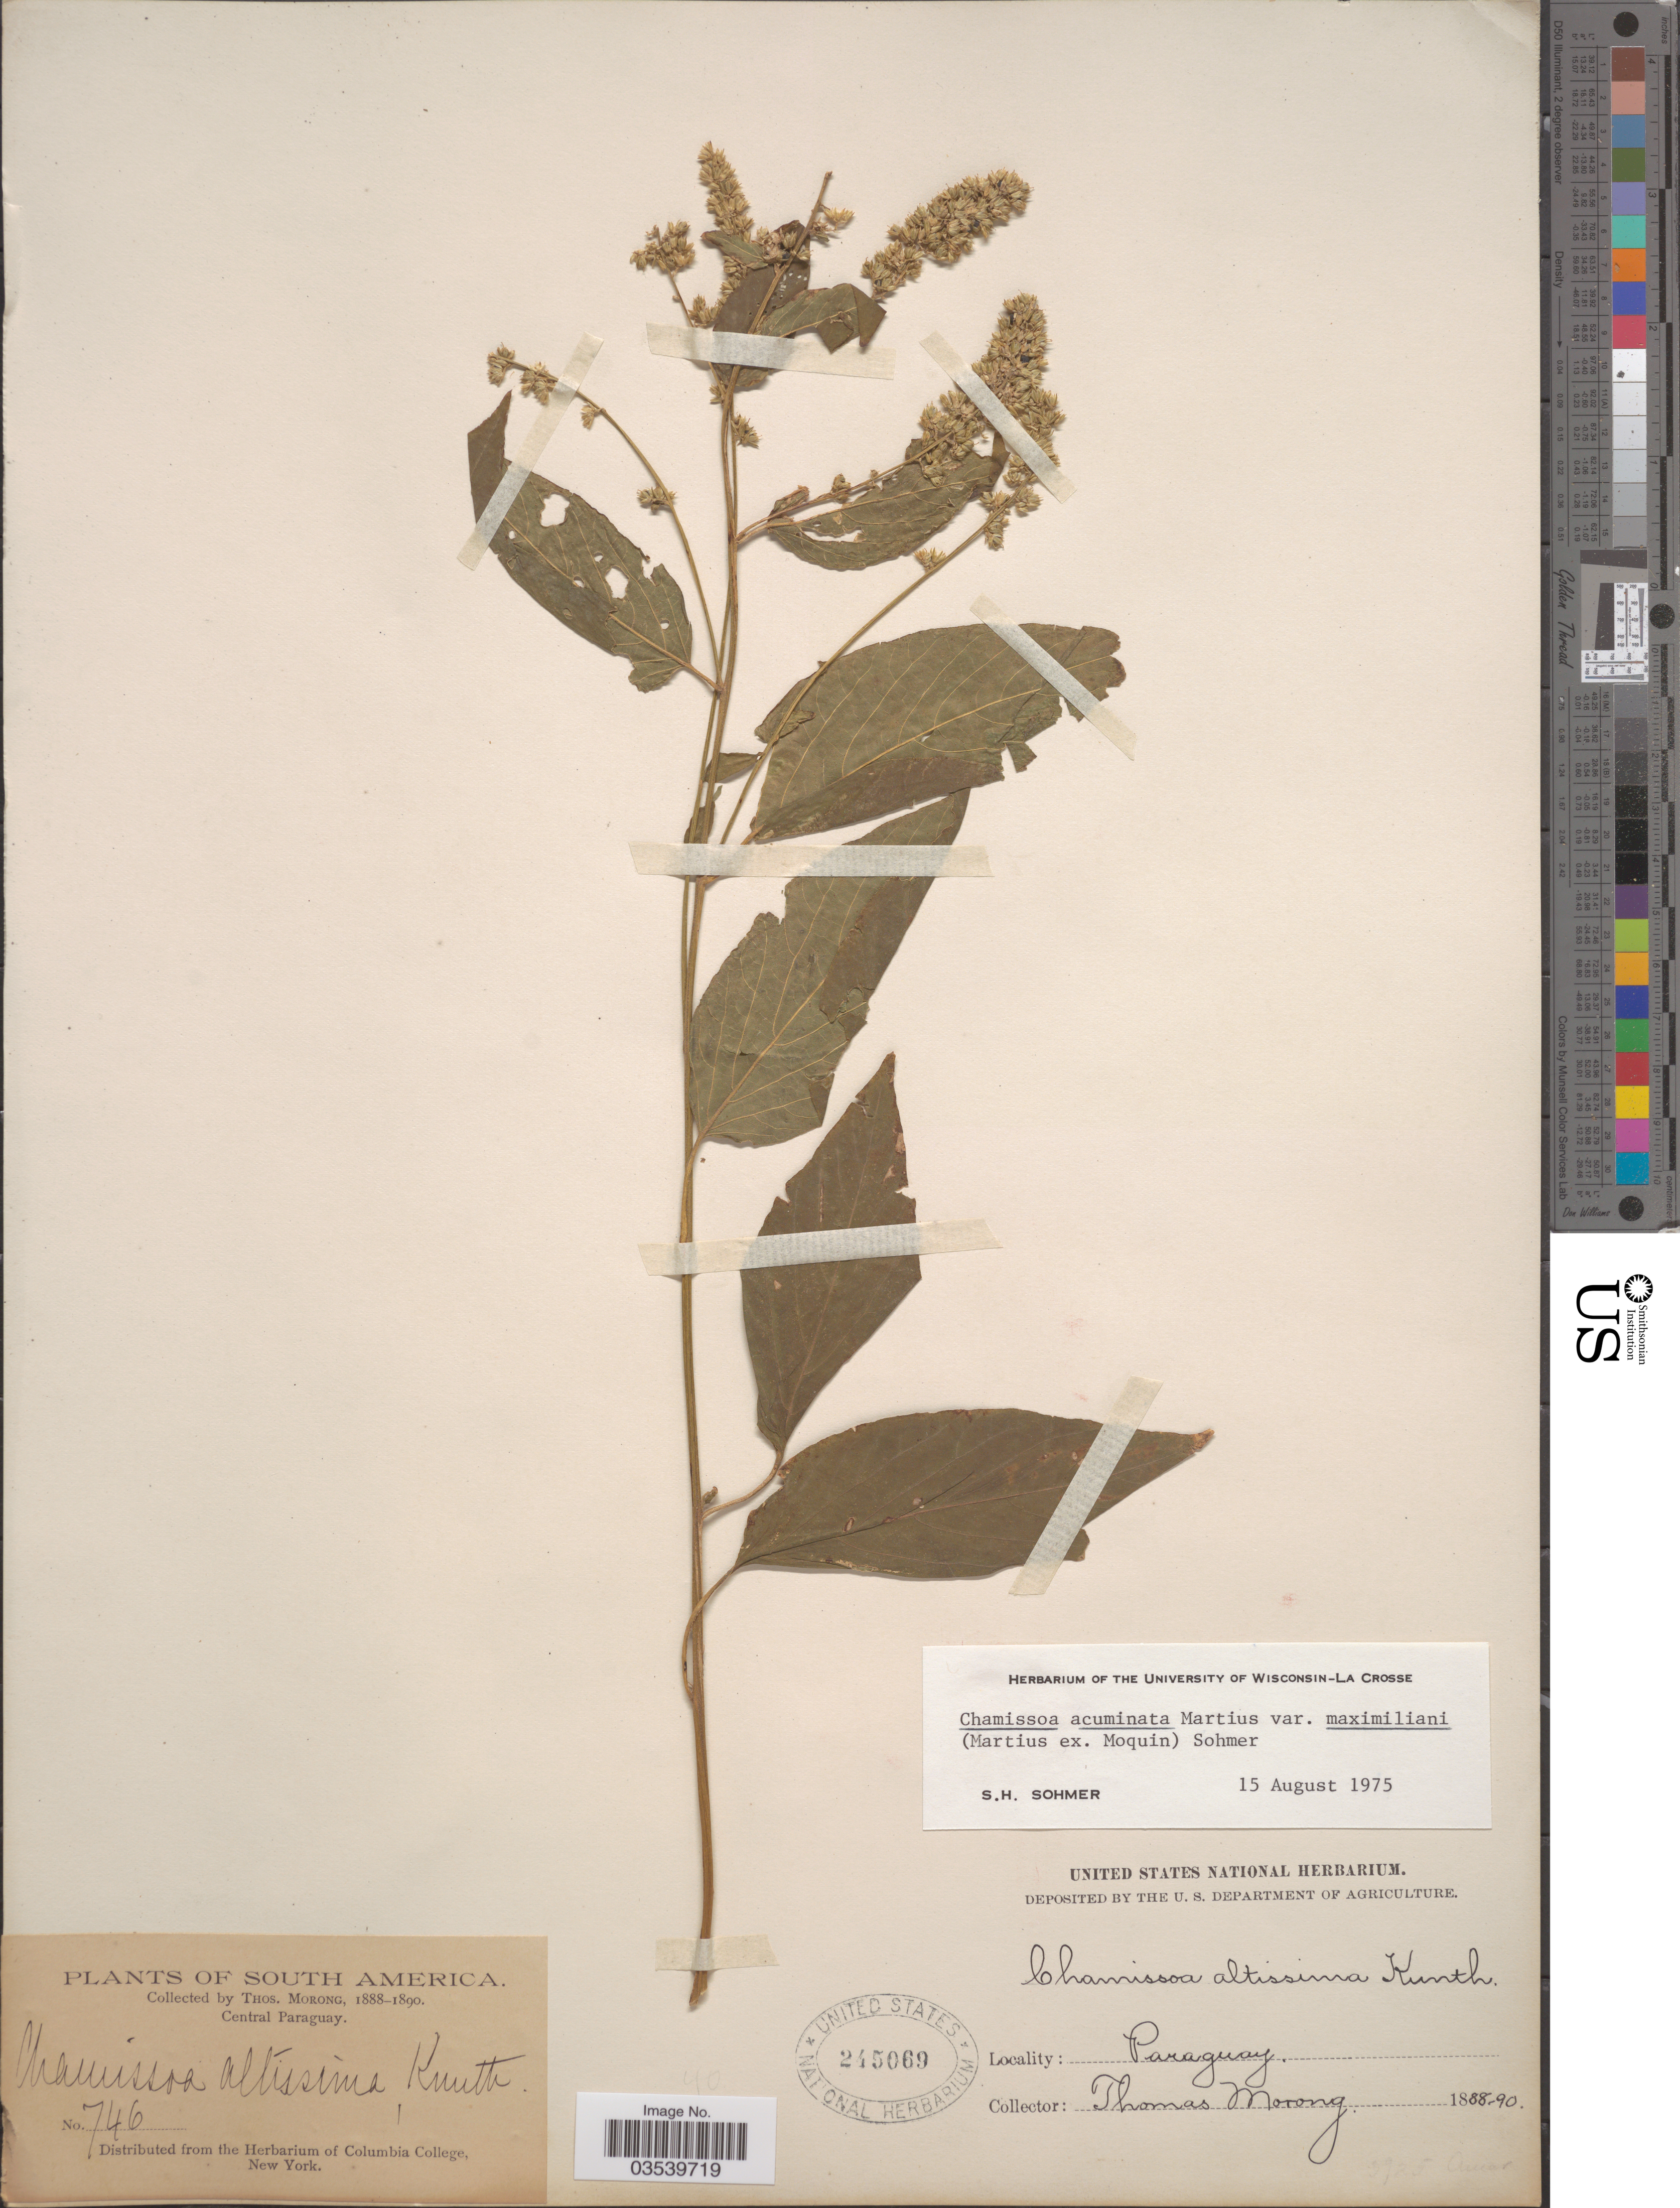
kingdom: Plantae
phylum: Tracheophyta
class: Magnoliopsida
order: Caryophyllales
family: Amaranthaceae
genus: Chamissoa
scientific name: Chamissoa acuminata var. maximiliani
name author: (Mart. ex Moq.) Sohmer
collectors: ex herb. T. Morong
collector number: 746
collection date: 1888/1890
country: Paraguay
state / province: Central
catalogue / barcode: US 245069